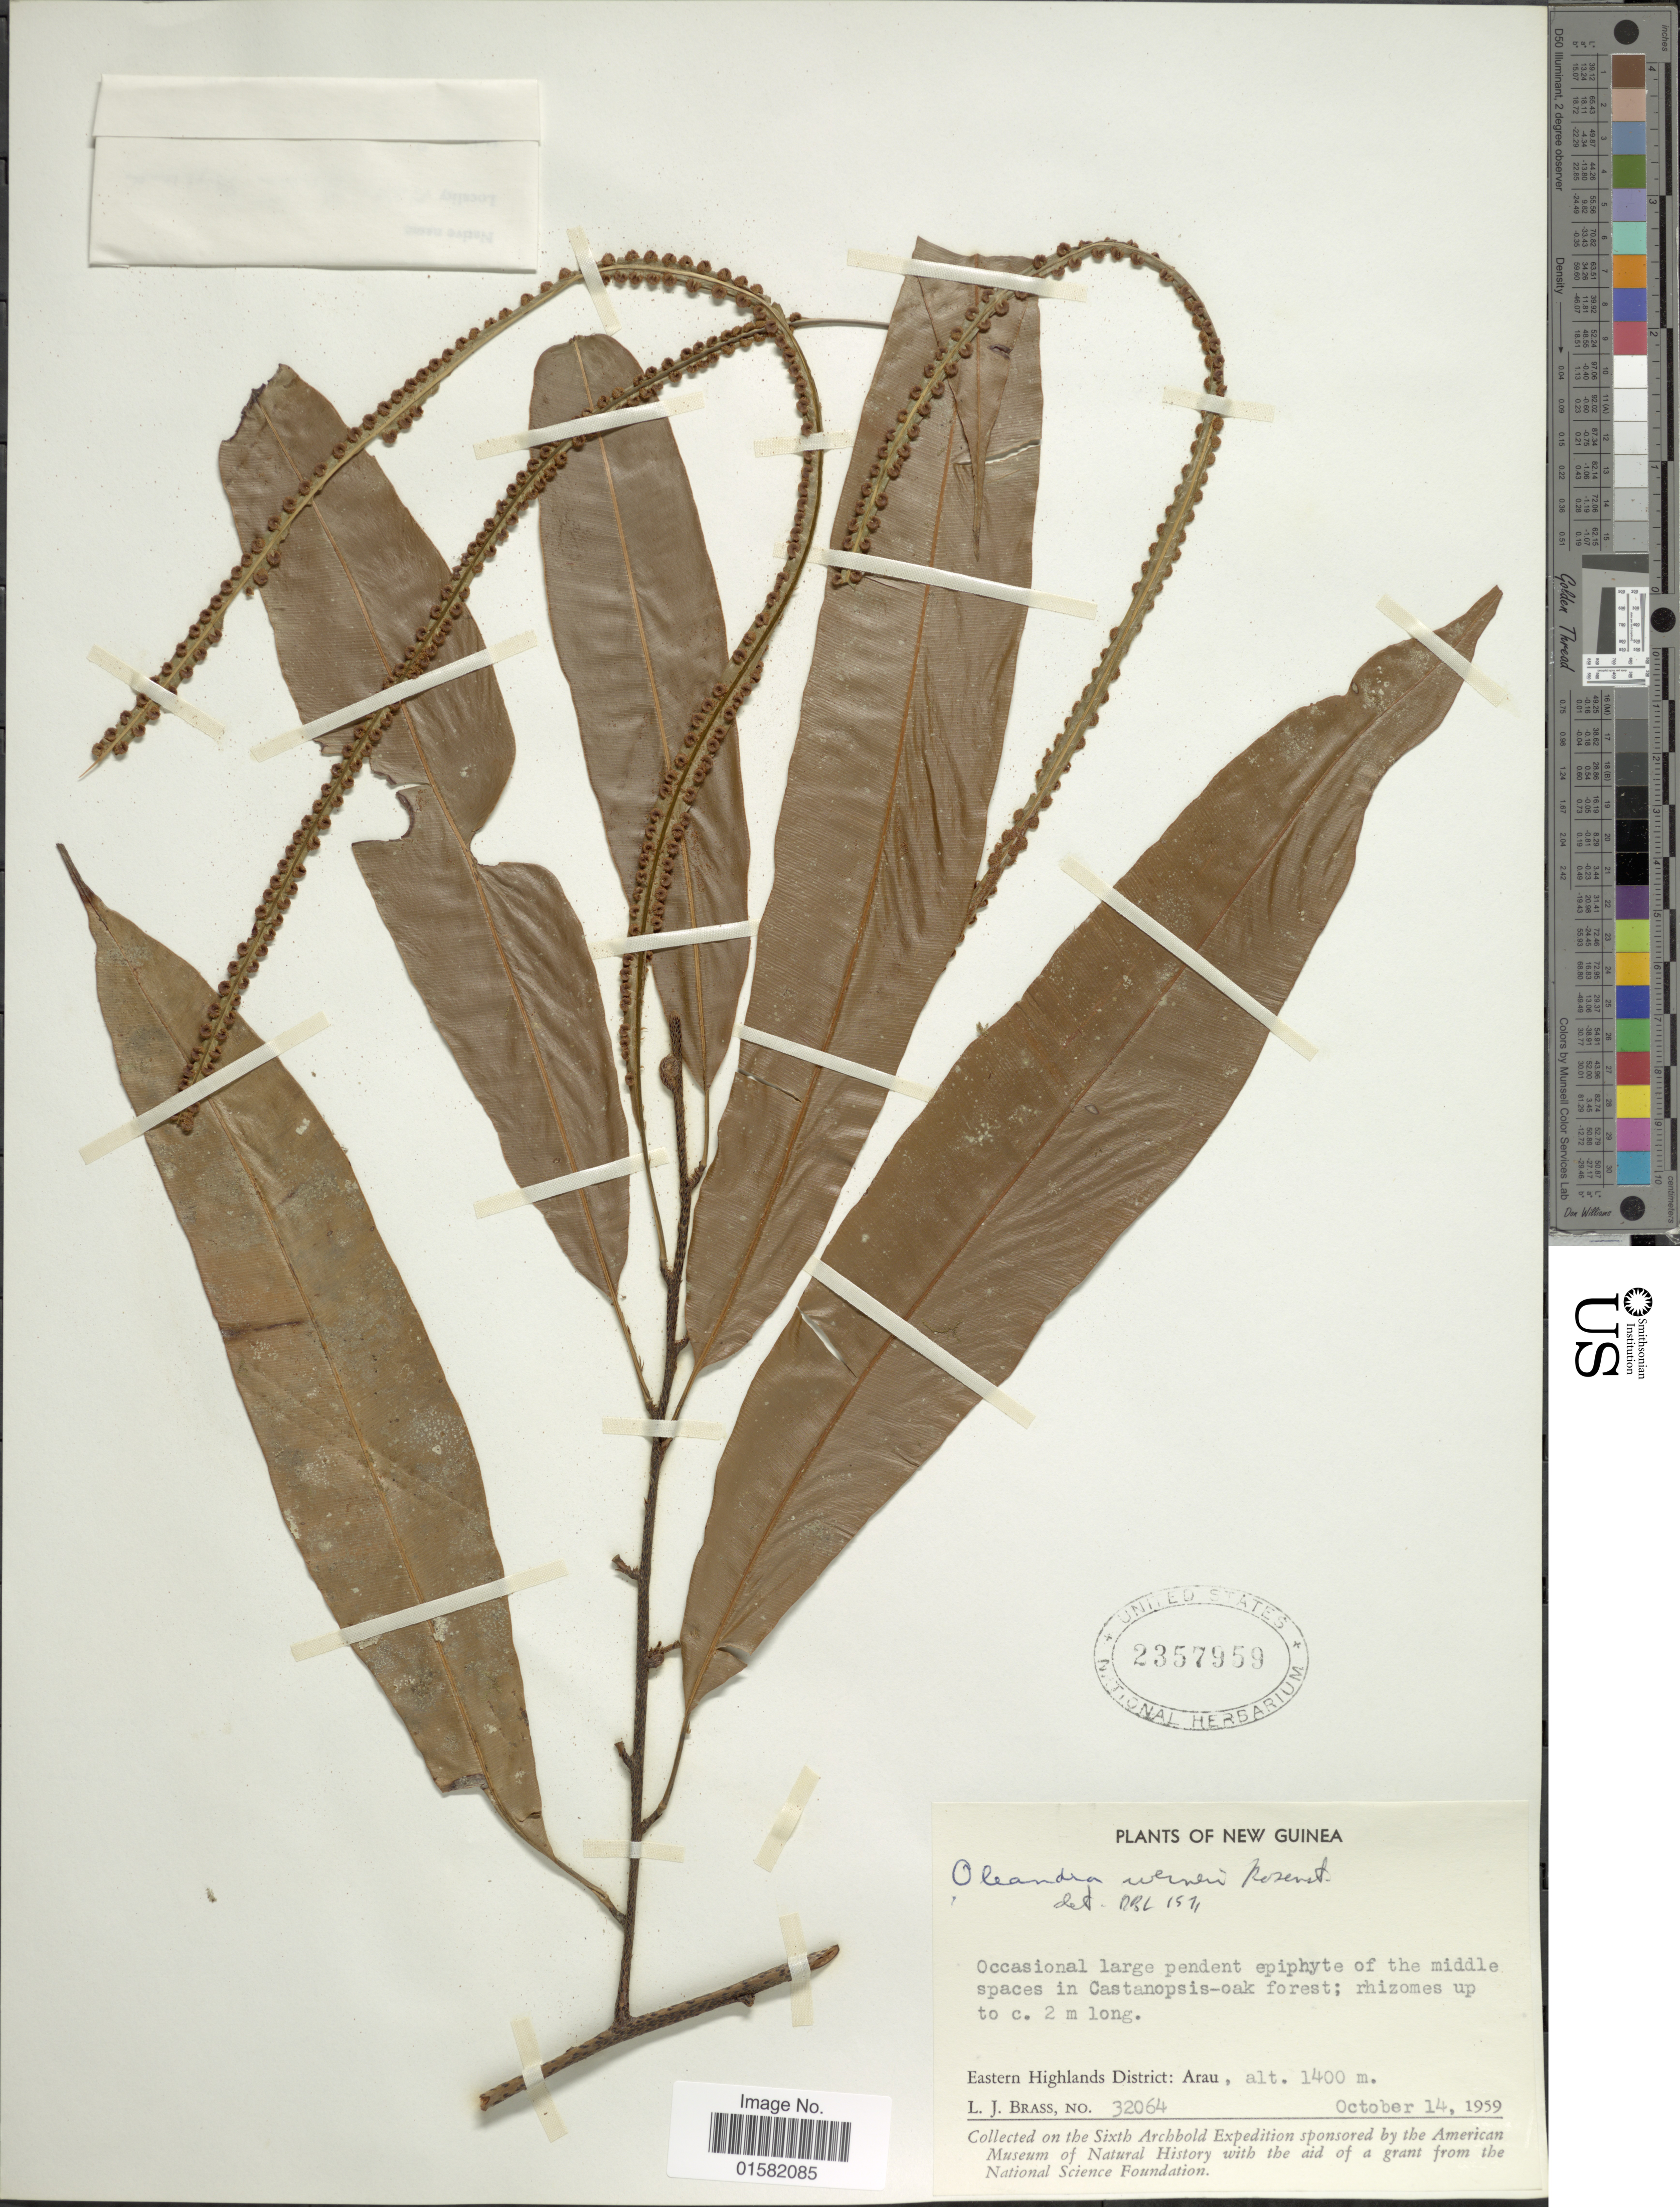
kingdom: Plantae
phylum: Tracheophyta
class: Polypodiopsida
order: Polypodiales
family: Oleandraceae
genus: Oleandra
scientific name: Oleandra werneri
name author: Rosenst.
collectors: L. J. Brass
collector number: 32064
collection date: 1959-10-14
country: Papua New Guinea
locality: New Guinea, Eastern Highlands District: Arau.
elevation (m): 1400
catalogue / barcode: US 2357959